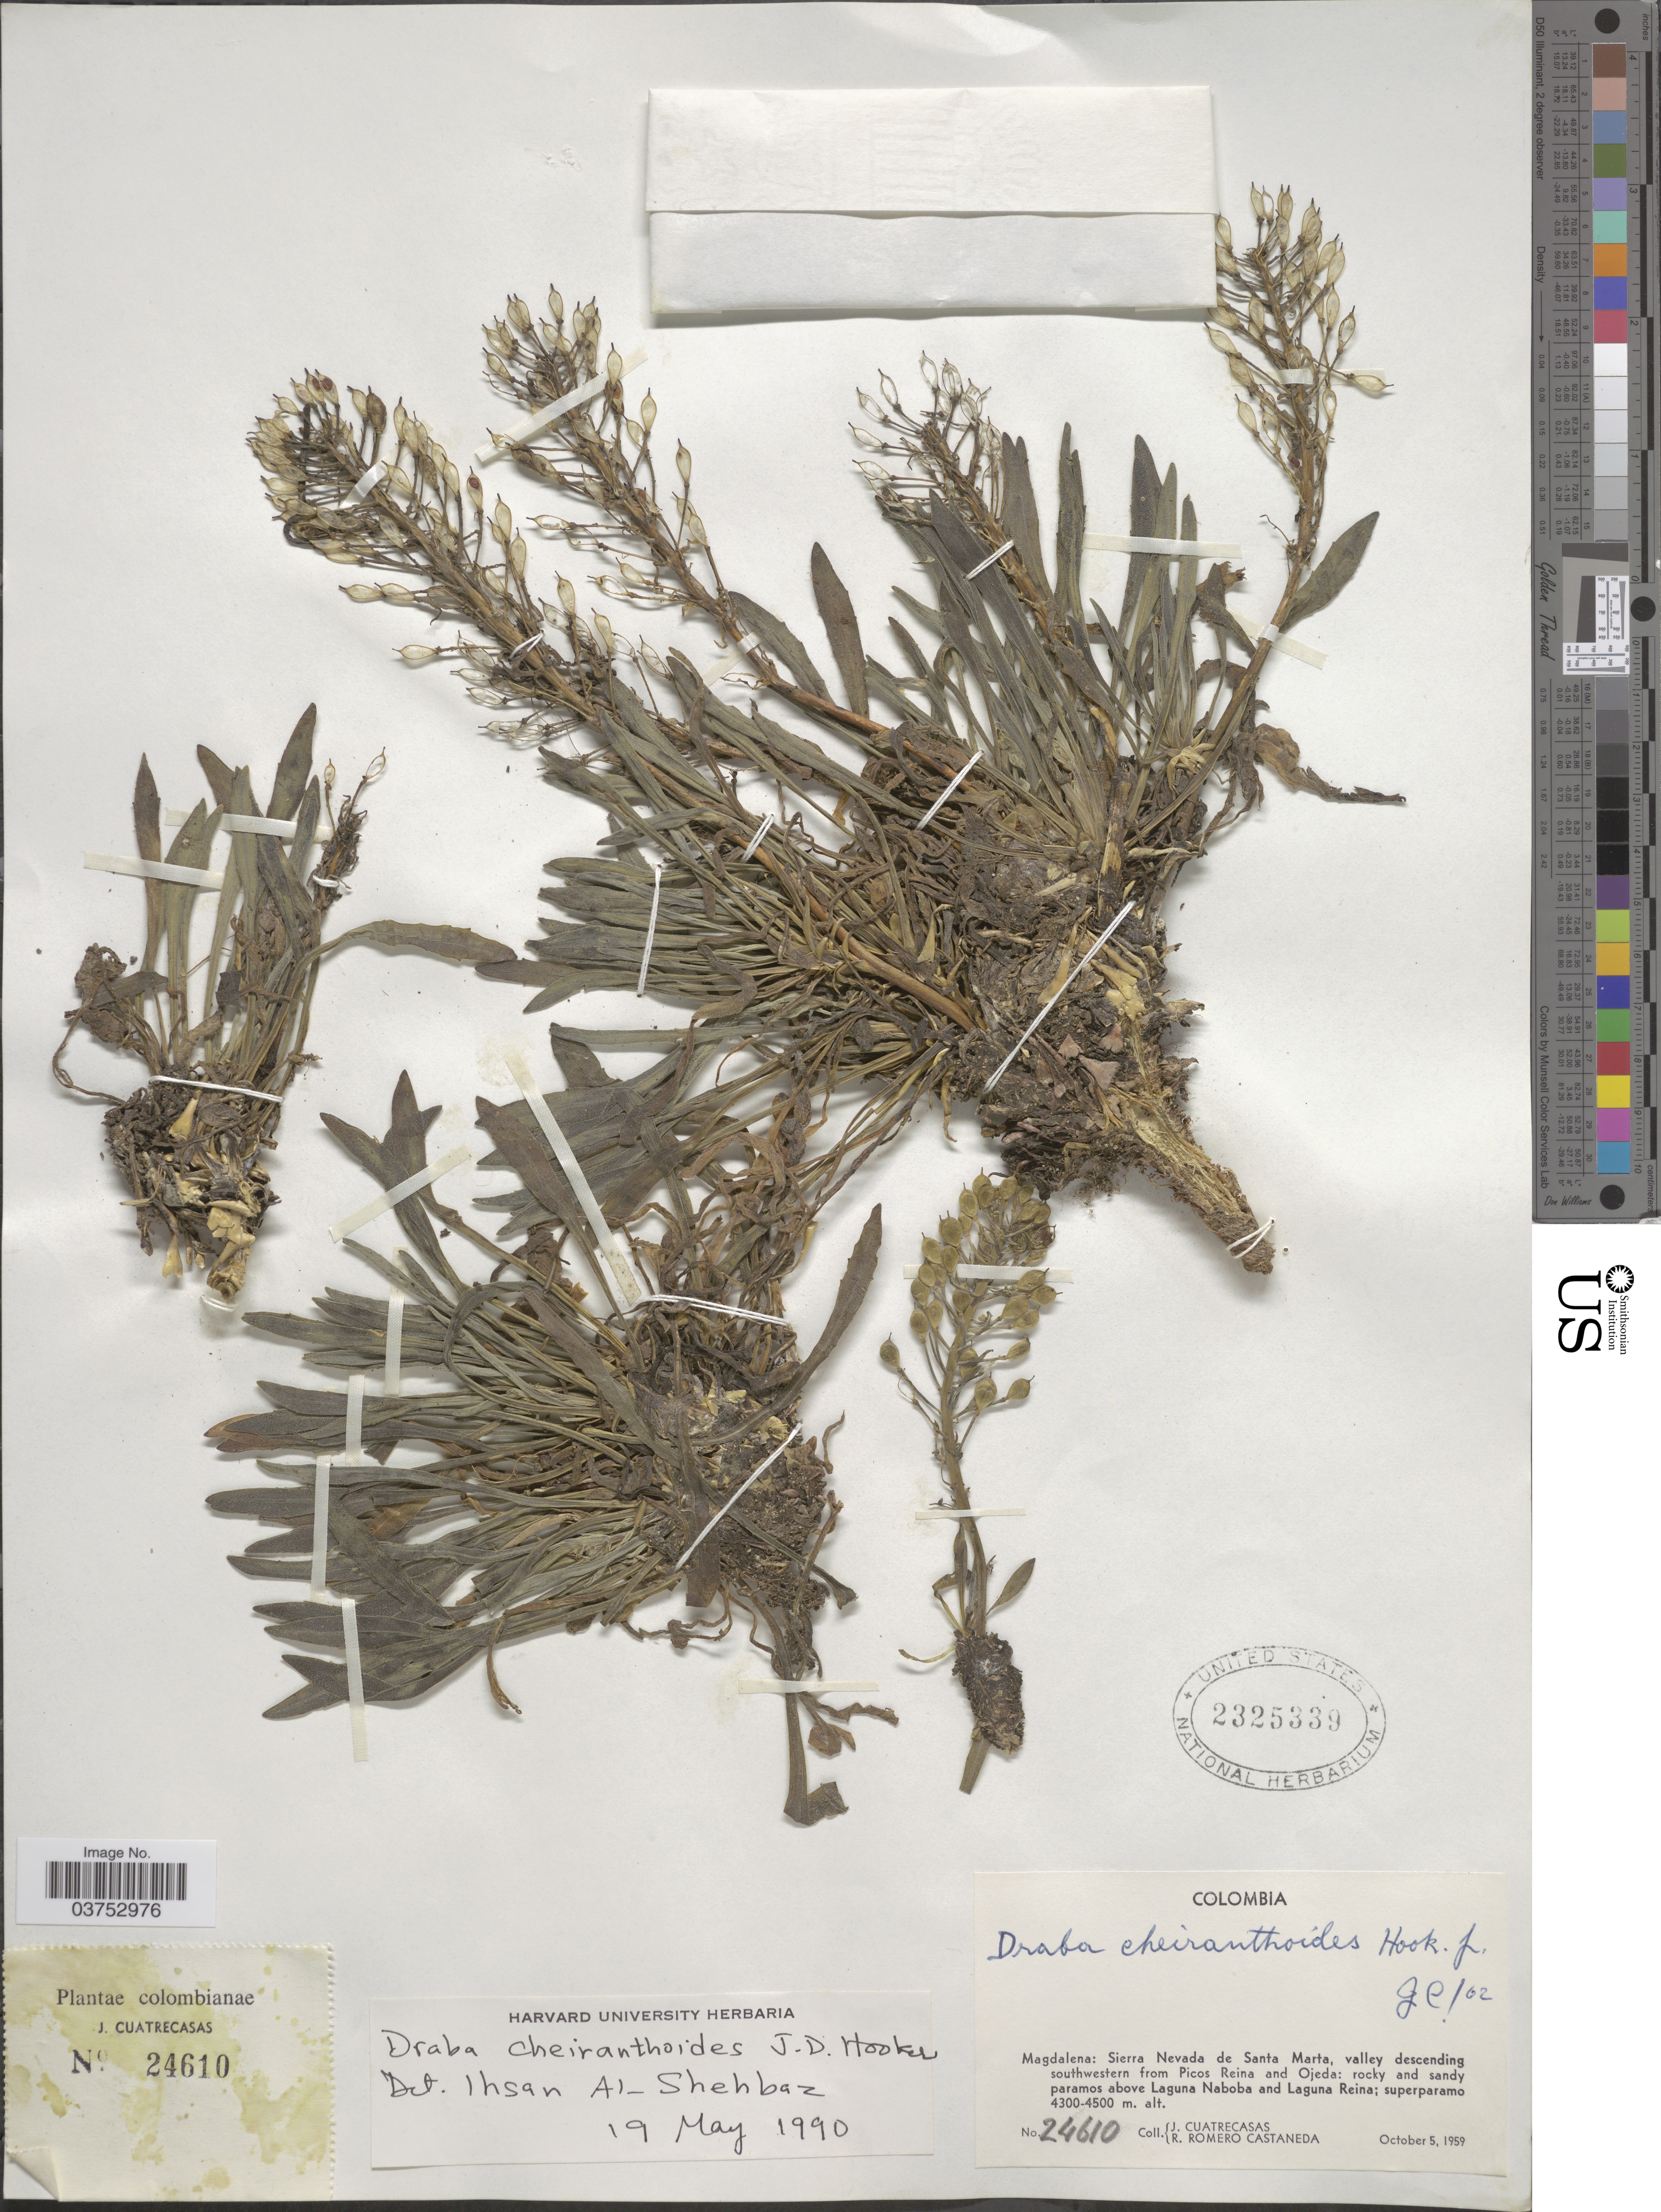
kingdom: Plantae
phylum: Tracheophyta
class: Magnoliopsida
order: Brassicales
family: Brassicaceae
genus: Draba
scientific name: Draba cheiranthoides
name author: (A. Gray) Hook. f.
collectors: J. Cuatrecasas & R. Romero Castañeda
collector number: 24610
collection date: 1959-10-05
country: Colombia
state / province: Magdalena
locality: Sierra Nevada de Santa Marta, valley descending southwestern from Picos Reina and Ojeda: rocky and sandy paramos above Laguna Naboba and Laguna Reina.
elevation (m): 4300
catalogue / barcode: US 2325339